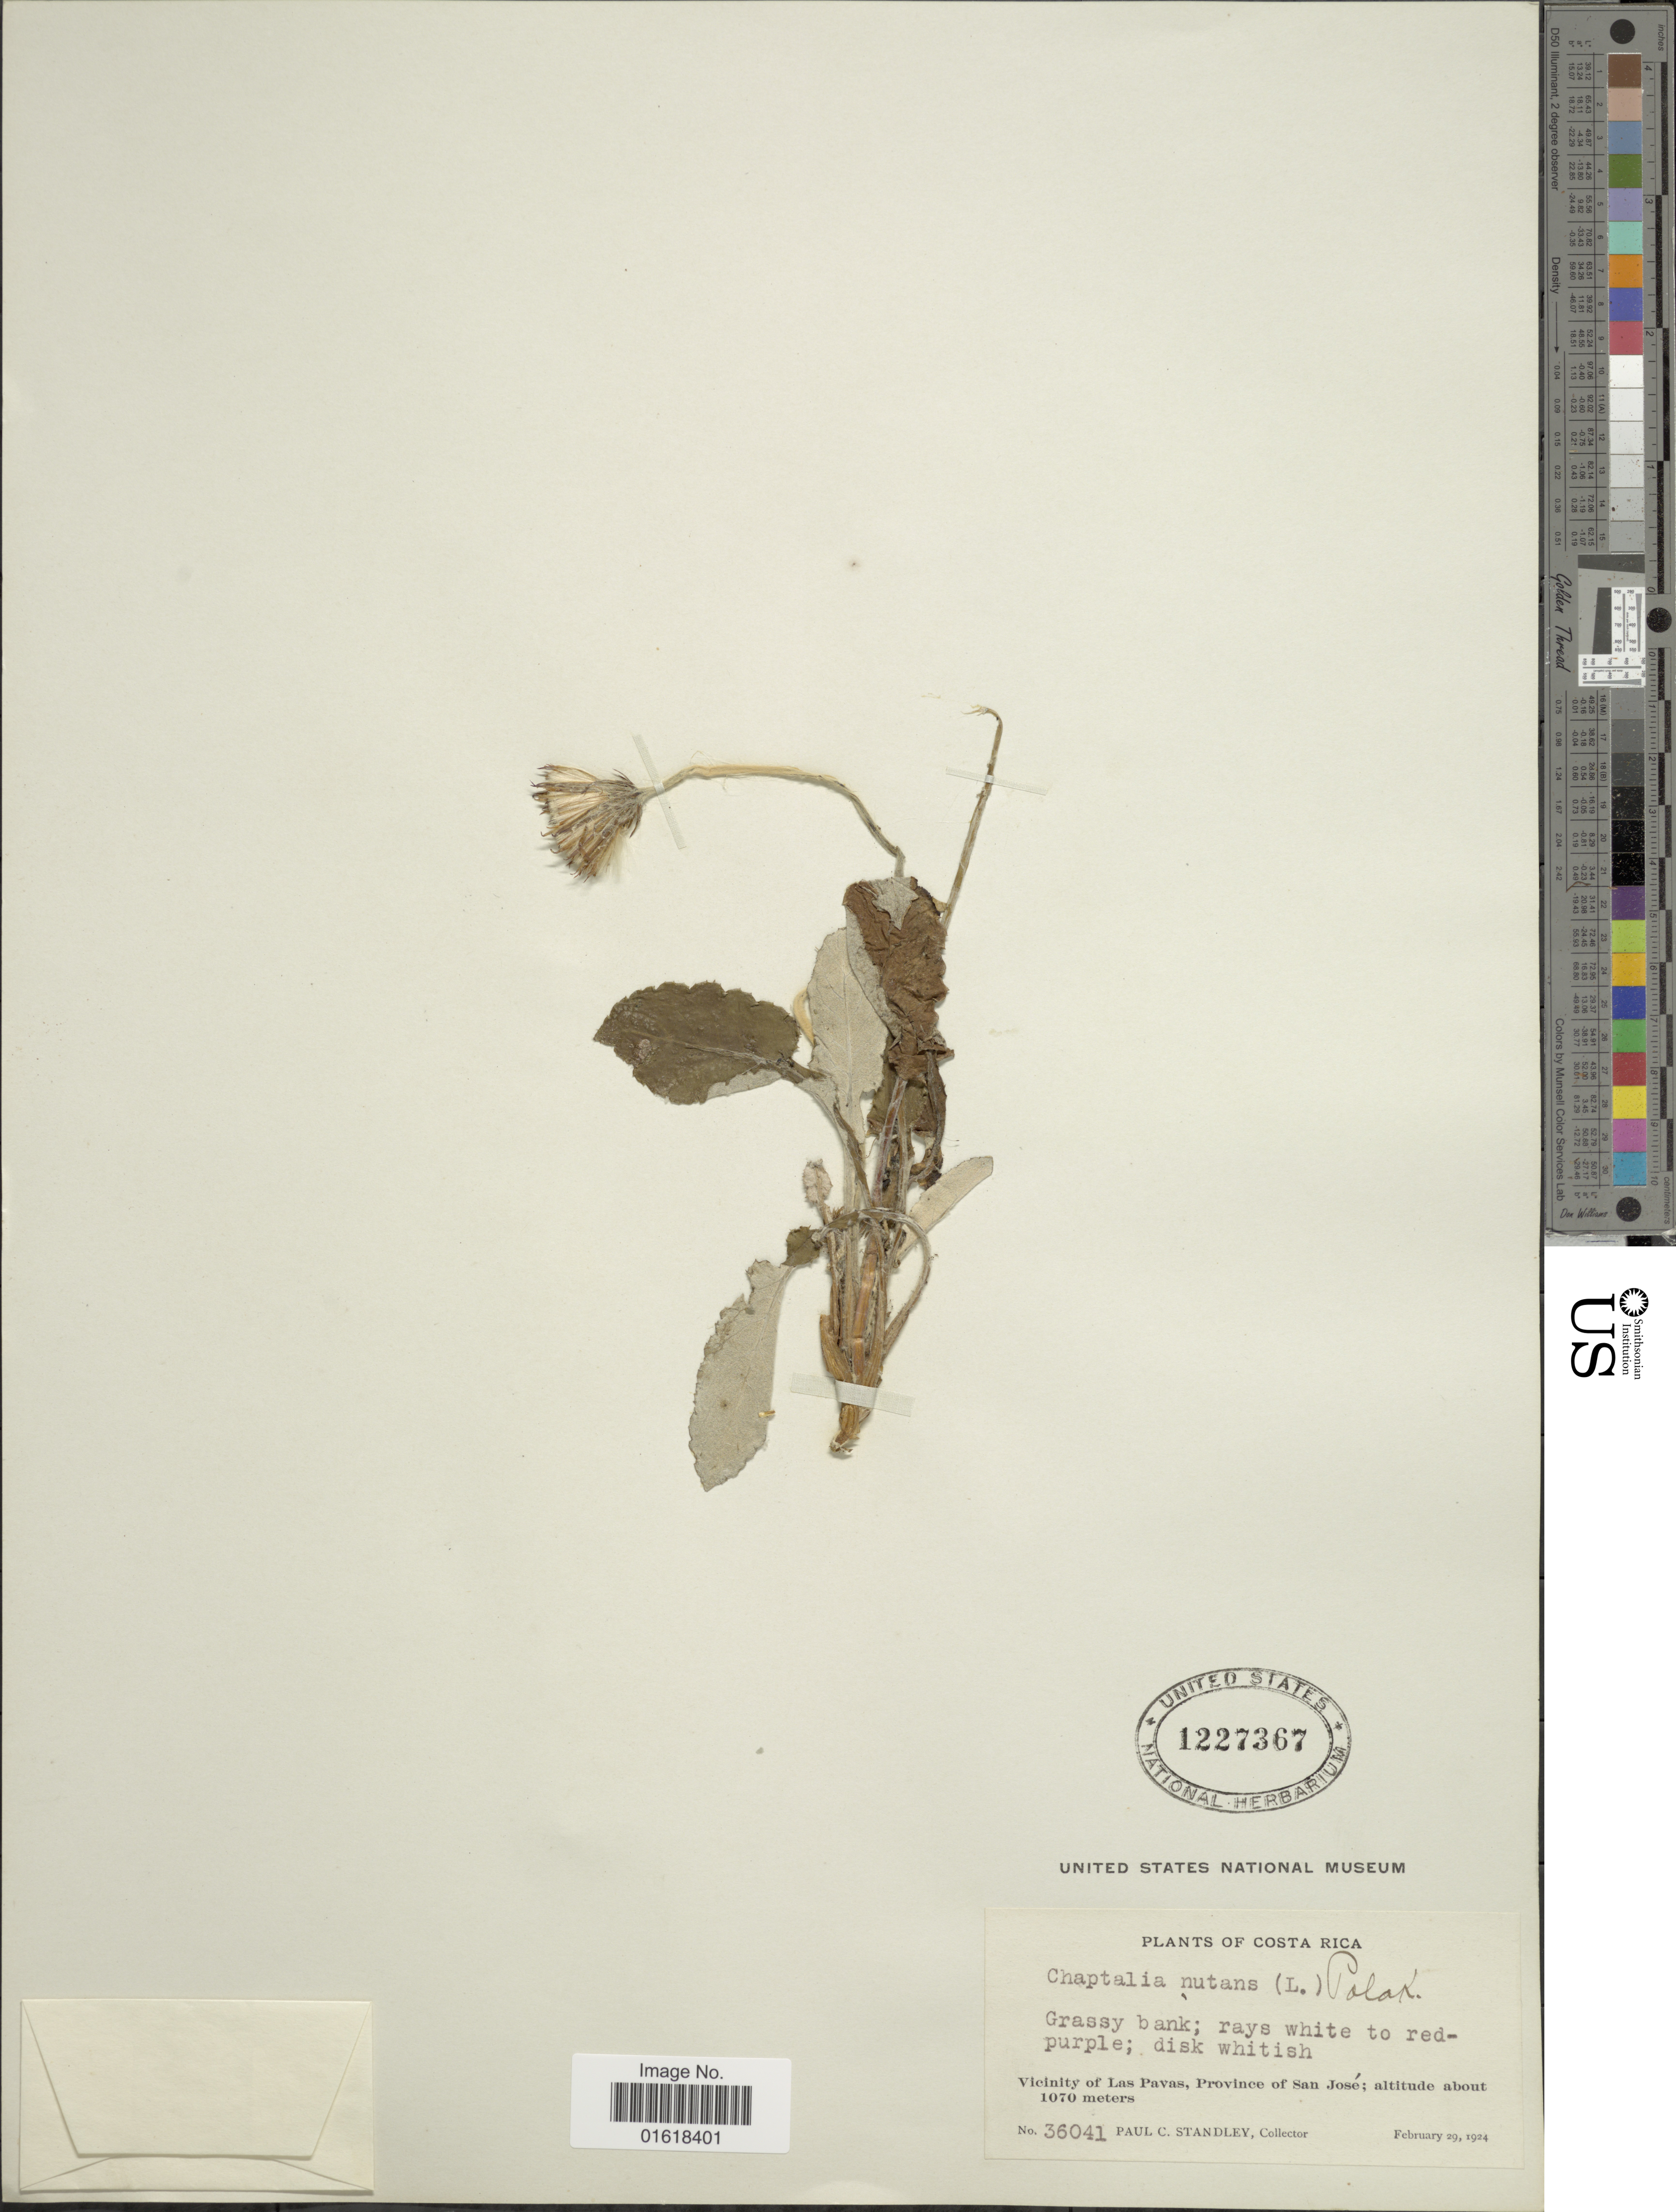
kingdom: Plantae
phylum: Tracheophyta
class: Magnoliopsida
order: Asterales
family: Asteraceae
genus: Chaptalia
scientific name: Chaptalia nutans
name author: (L.) Pol.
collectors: P. C. Standley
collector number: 36041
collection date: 1924-02-29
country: Costa Rica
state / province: San José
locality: Vicinity of Las Pavas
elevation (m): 1070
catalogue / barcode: US 1227367